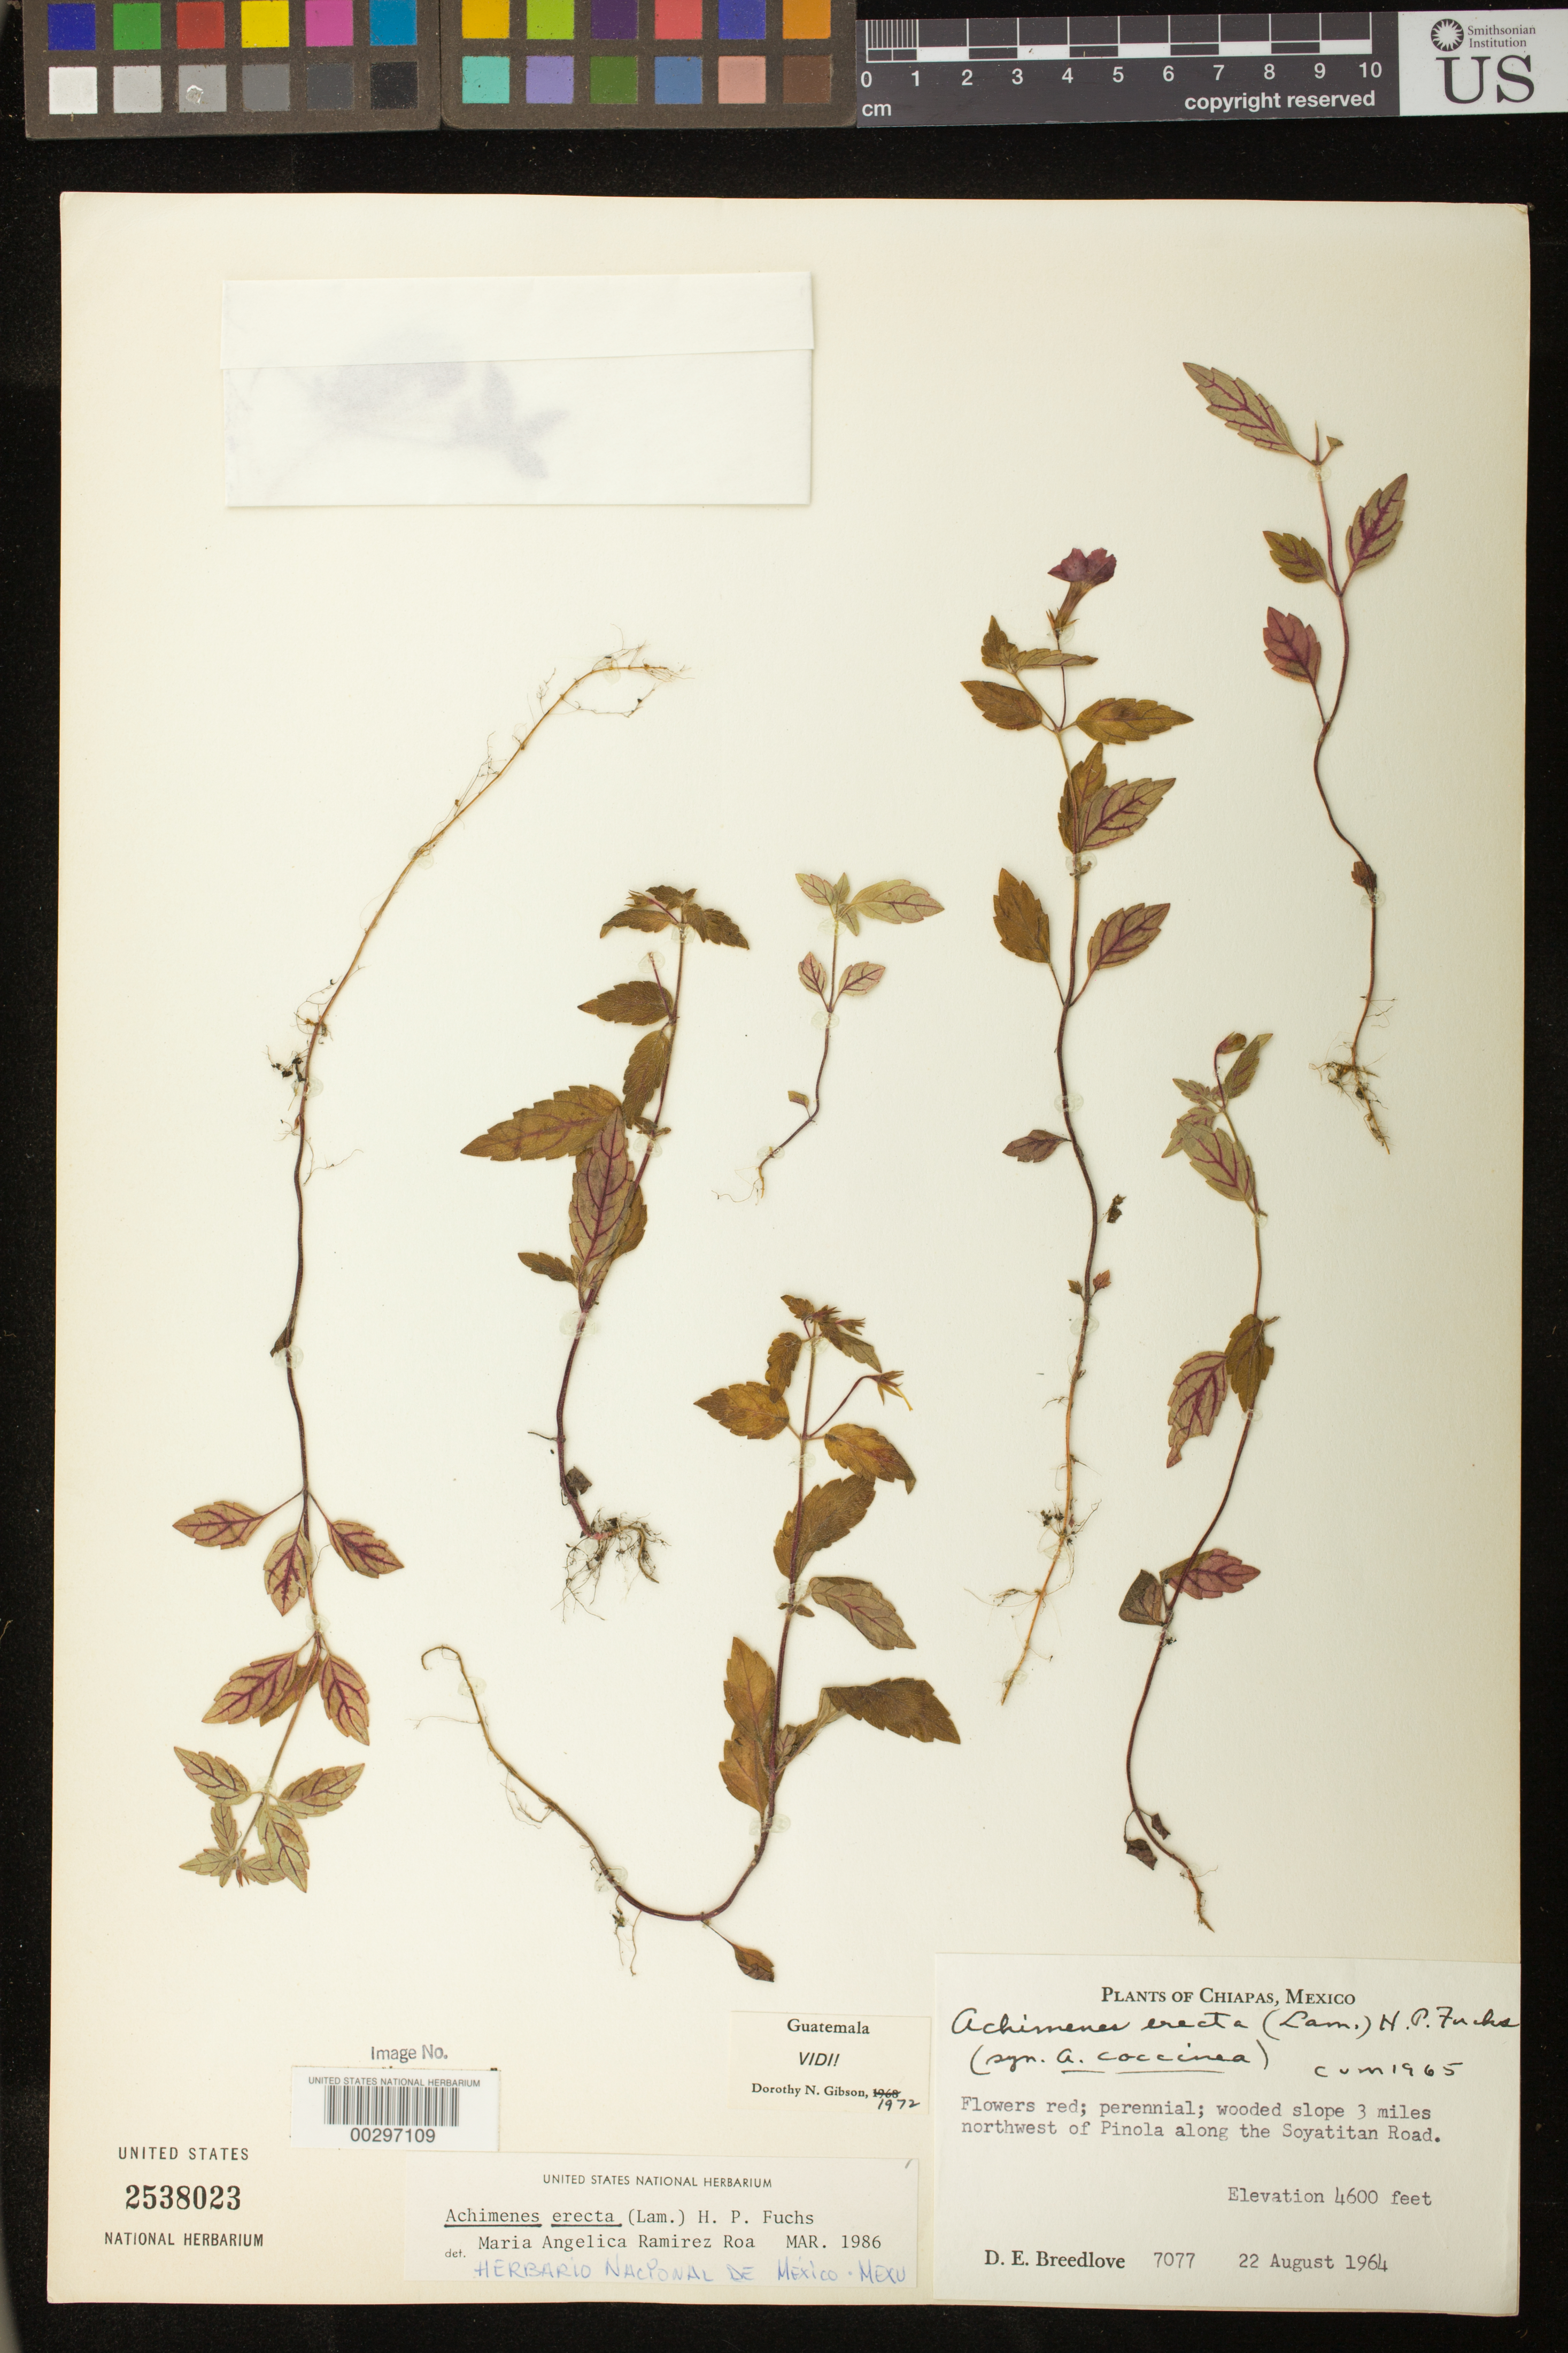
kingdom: Plantae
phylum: Tracheophyta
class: Magnoliopsida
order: Lamiales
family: Gesneriaceae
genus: Achimenes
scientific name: Achimenes erecta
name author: (Lam.) H.P. Fuchs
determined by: Skog, Laurence E.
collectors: D. E. Breedlove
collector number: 7077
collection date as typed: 22 Aug 1964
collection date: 1964-08-22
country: Mexico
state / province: Chiapas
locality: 3 miles NW of Pinola along the Soyatitan road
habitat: Wooded slope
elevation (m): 1402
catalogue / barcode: US 2538023